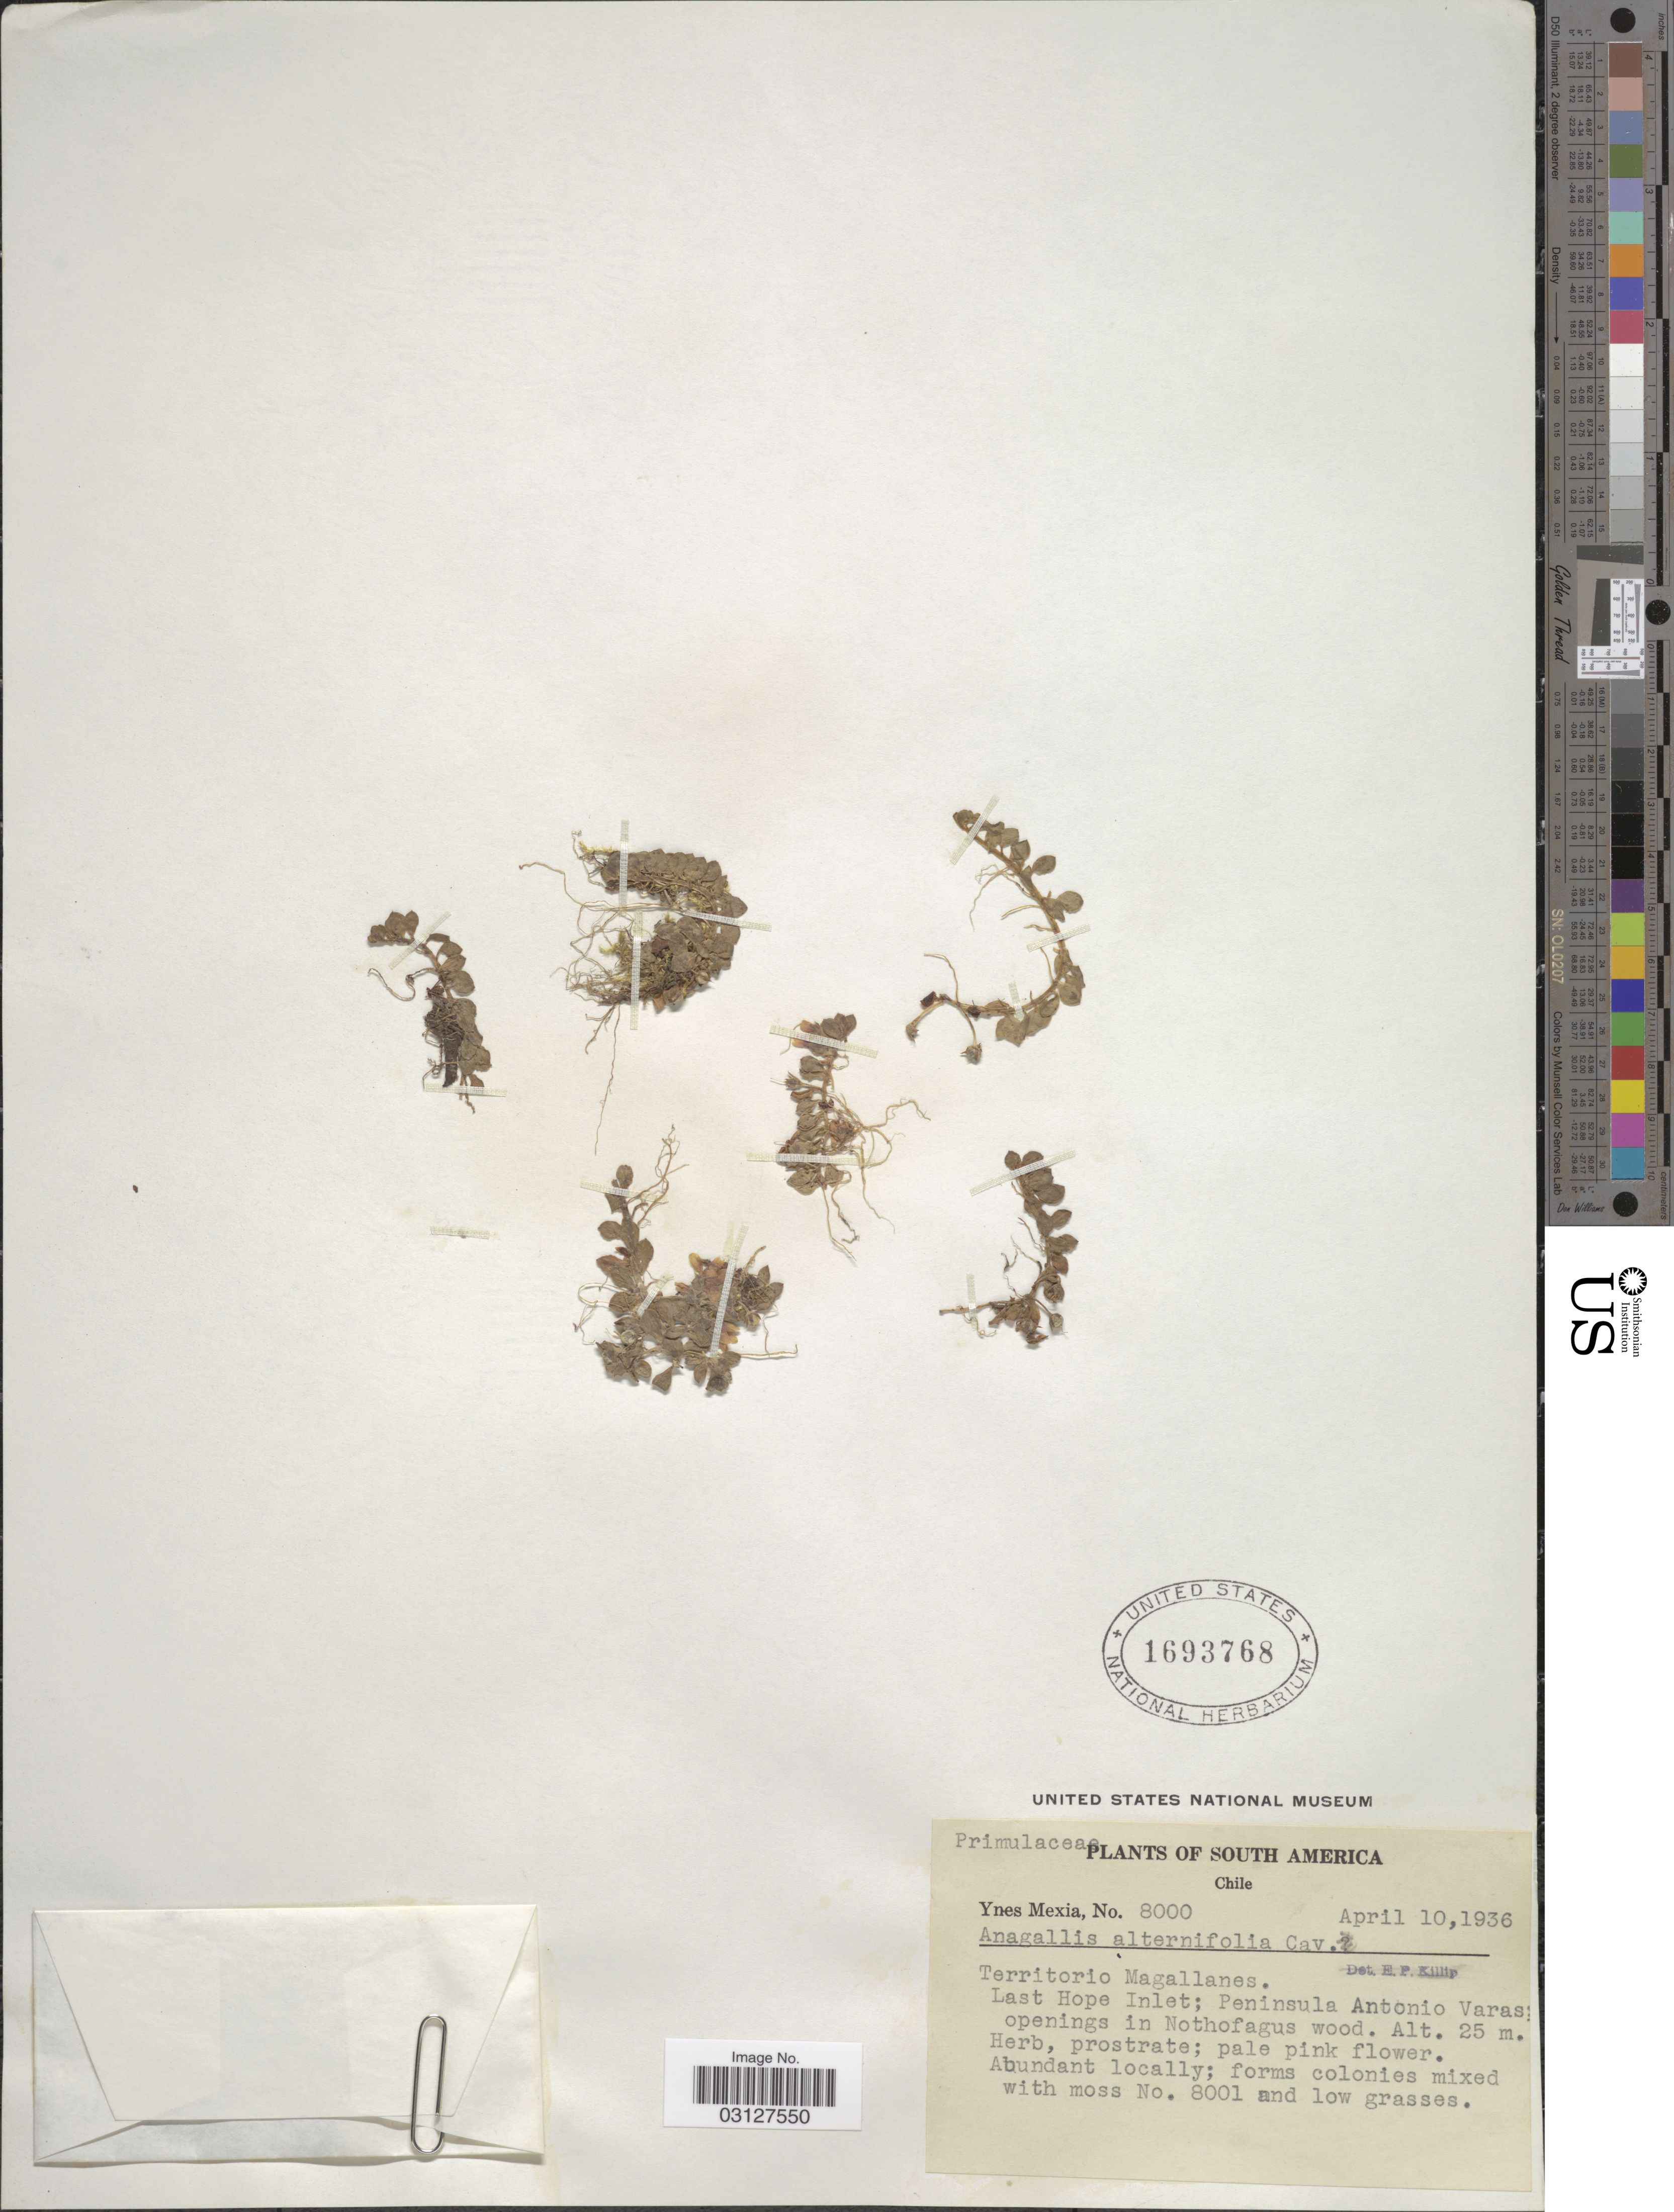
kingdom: Plantae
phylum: Tracheophyta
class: Magnoliopsida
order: Ericales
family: Primulaceae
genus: Anagallis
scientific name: Anagallis alternifolia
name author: Cav.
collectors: Y. Mexia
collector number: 8000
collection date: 1936-04-10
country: Chile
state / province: Magallanes y de la Antártica Chilena (XII)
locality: Territorio Magallanes. Last Hope Inlet; Peninsula Antonio Varas.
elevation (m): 25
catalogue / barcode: US 1693768